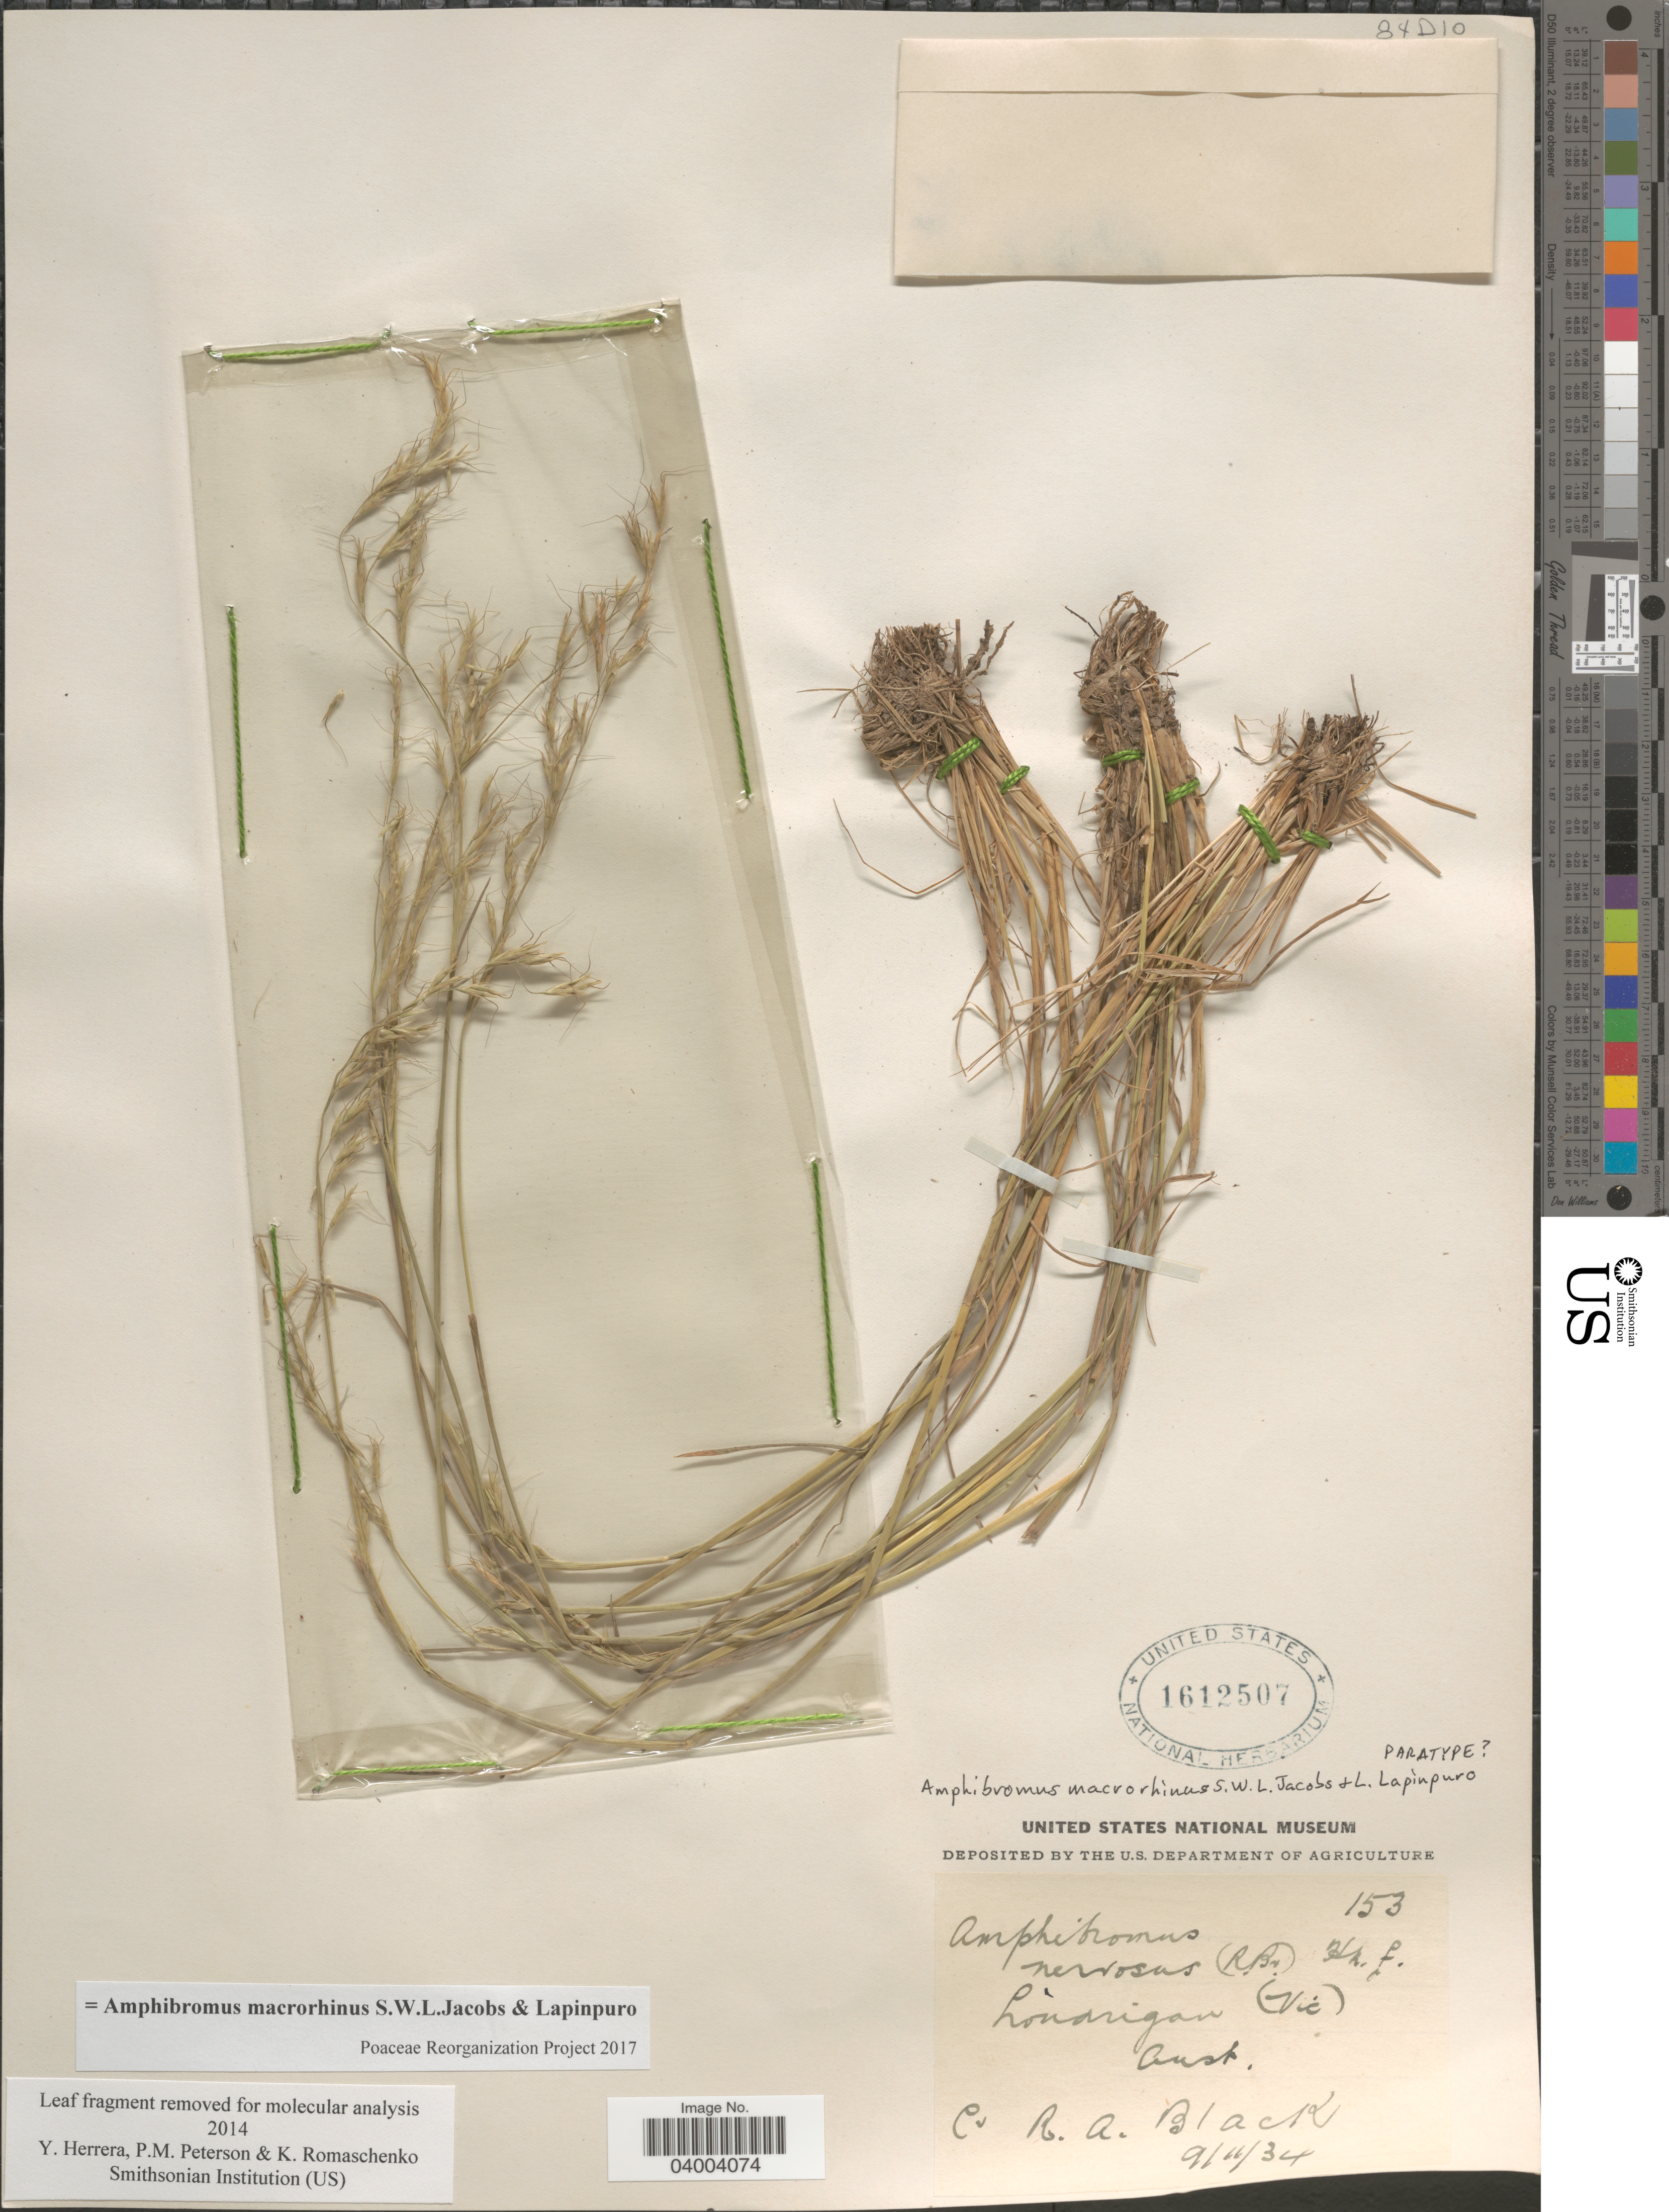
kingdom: Plantae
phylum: Tracheophyta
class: Liliopsida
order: Poales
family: Poaceae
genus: Amphibromus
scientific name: Amphibromus macrorhinus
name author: S.W.L. Jacobs & Lapinpuro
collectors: R. A. Black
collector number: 153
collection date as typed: Transcribed d/m/y: 9/11/34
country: Australia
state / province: Victoria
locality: Londrigan (Vic). Aust.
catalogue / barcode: US 1612507